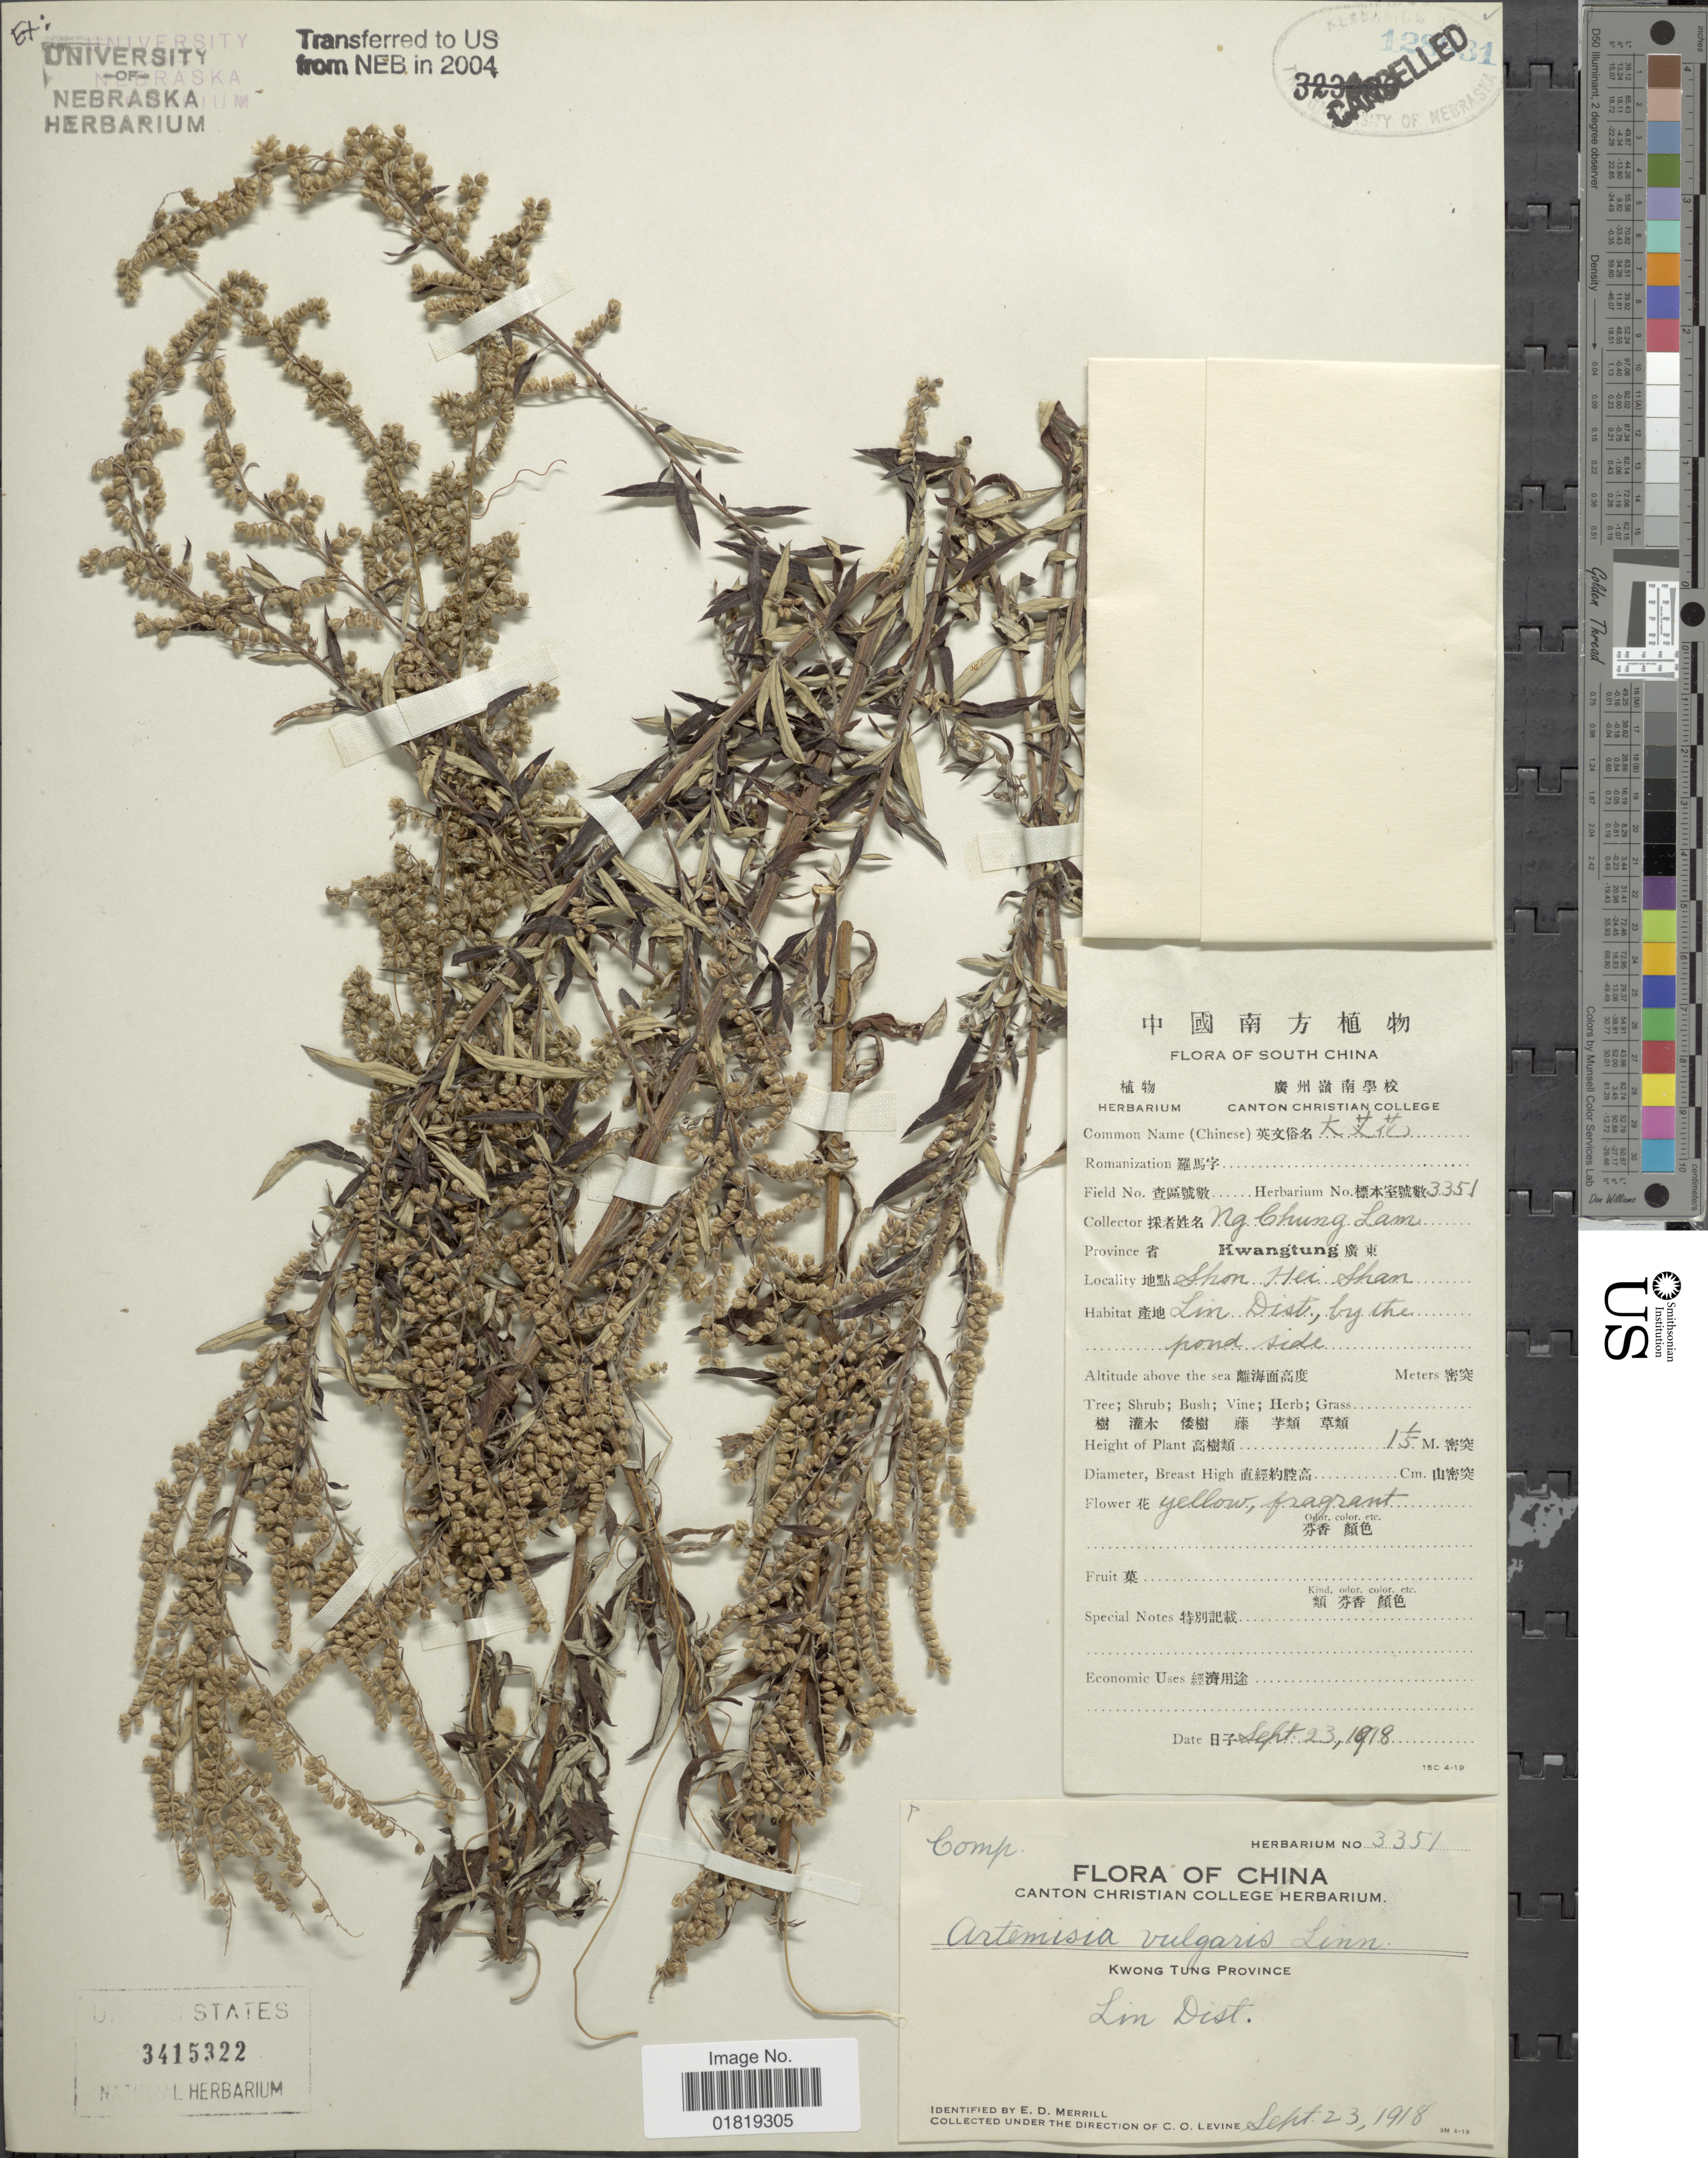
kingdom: Plantae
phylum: Tracheophyta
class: Magnoliopsida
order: Asterales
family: Asteraceae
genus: Artemisia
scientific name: Artemisia vulgaris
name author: L.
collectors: C. L. Ng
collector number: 3351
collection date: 1918-09-23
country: China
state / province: Guangdong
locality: Kwangtung, Shon Hui Shan, Lin Dist.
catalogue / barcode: US 3415322